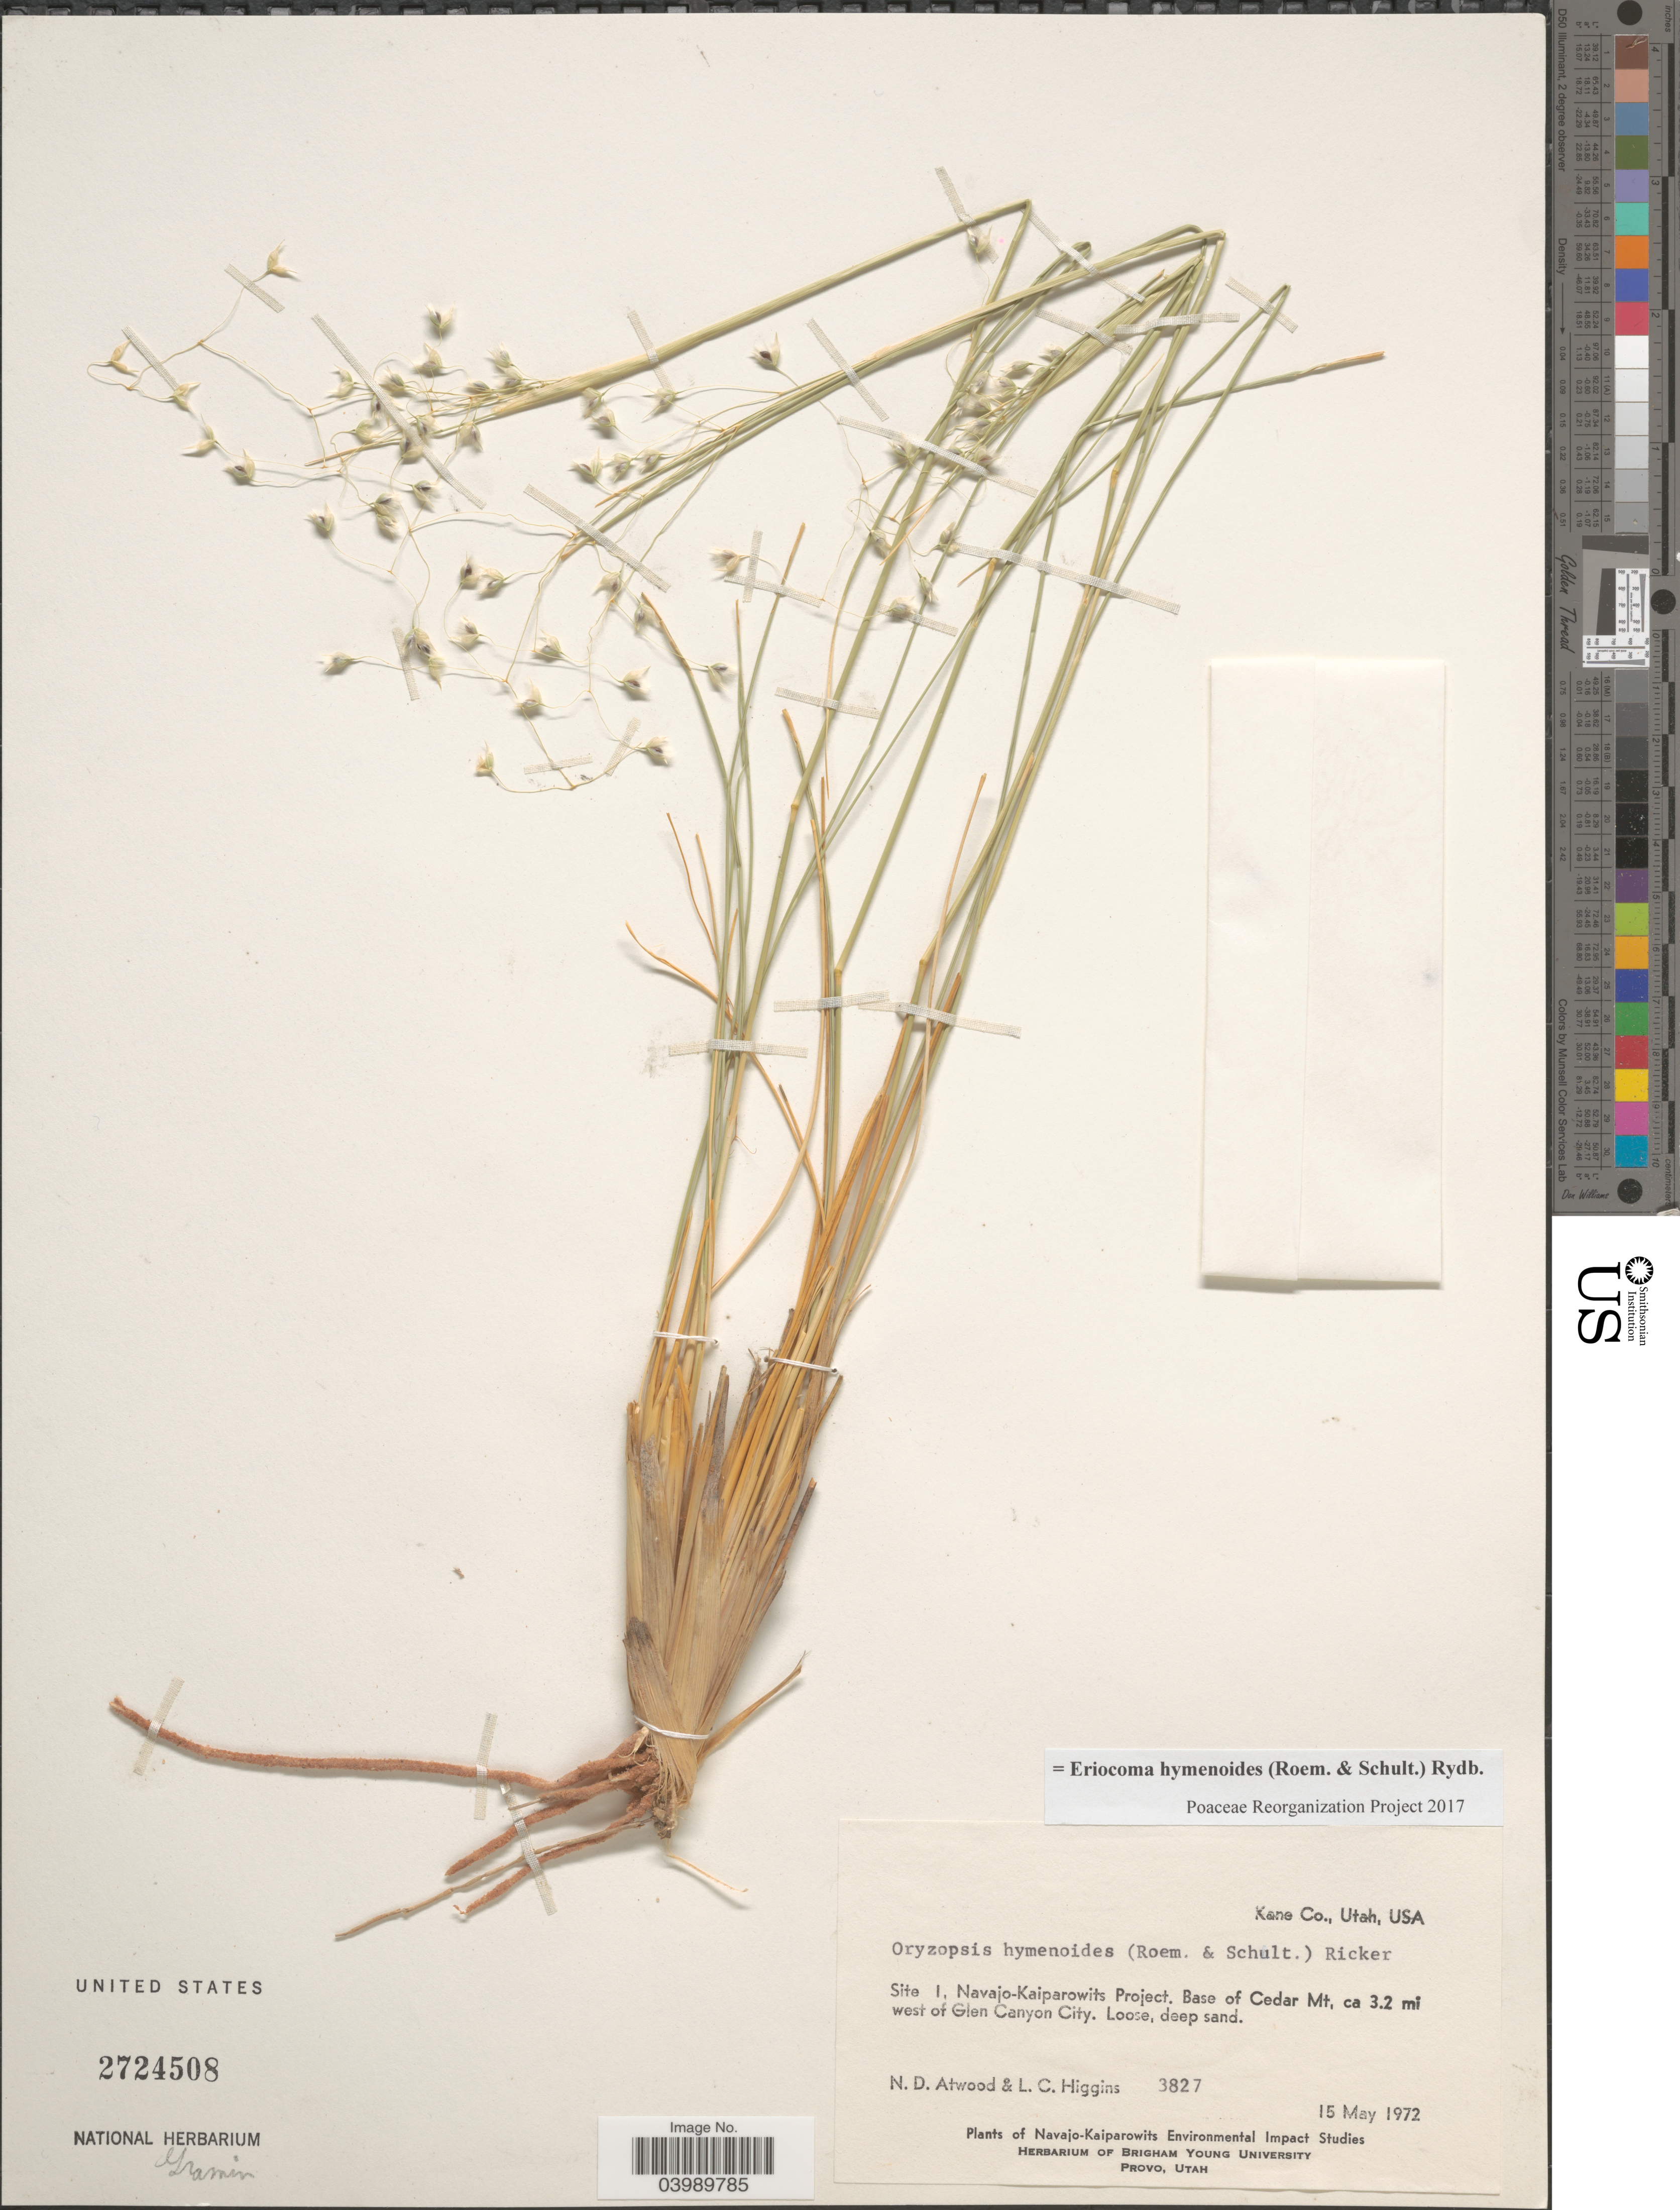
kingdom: Plantae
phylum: Tracheophyta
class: Liliopsida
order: Poales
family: Poaceae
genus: Eriocoma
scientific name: Eriocoma hymenoides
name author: (Roem. & Schult.) Rydb.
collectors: N. Atwood & L. Higgins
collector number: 3827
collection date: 1972-05-15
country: United States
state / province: Utah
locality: Kane Co. Site I, Navajo-Kaiparowits Project. Base of Cedar Mt, ca. 3.2 mi west of Glen Canyon City.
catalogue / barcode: US 2724508